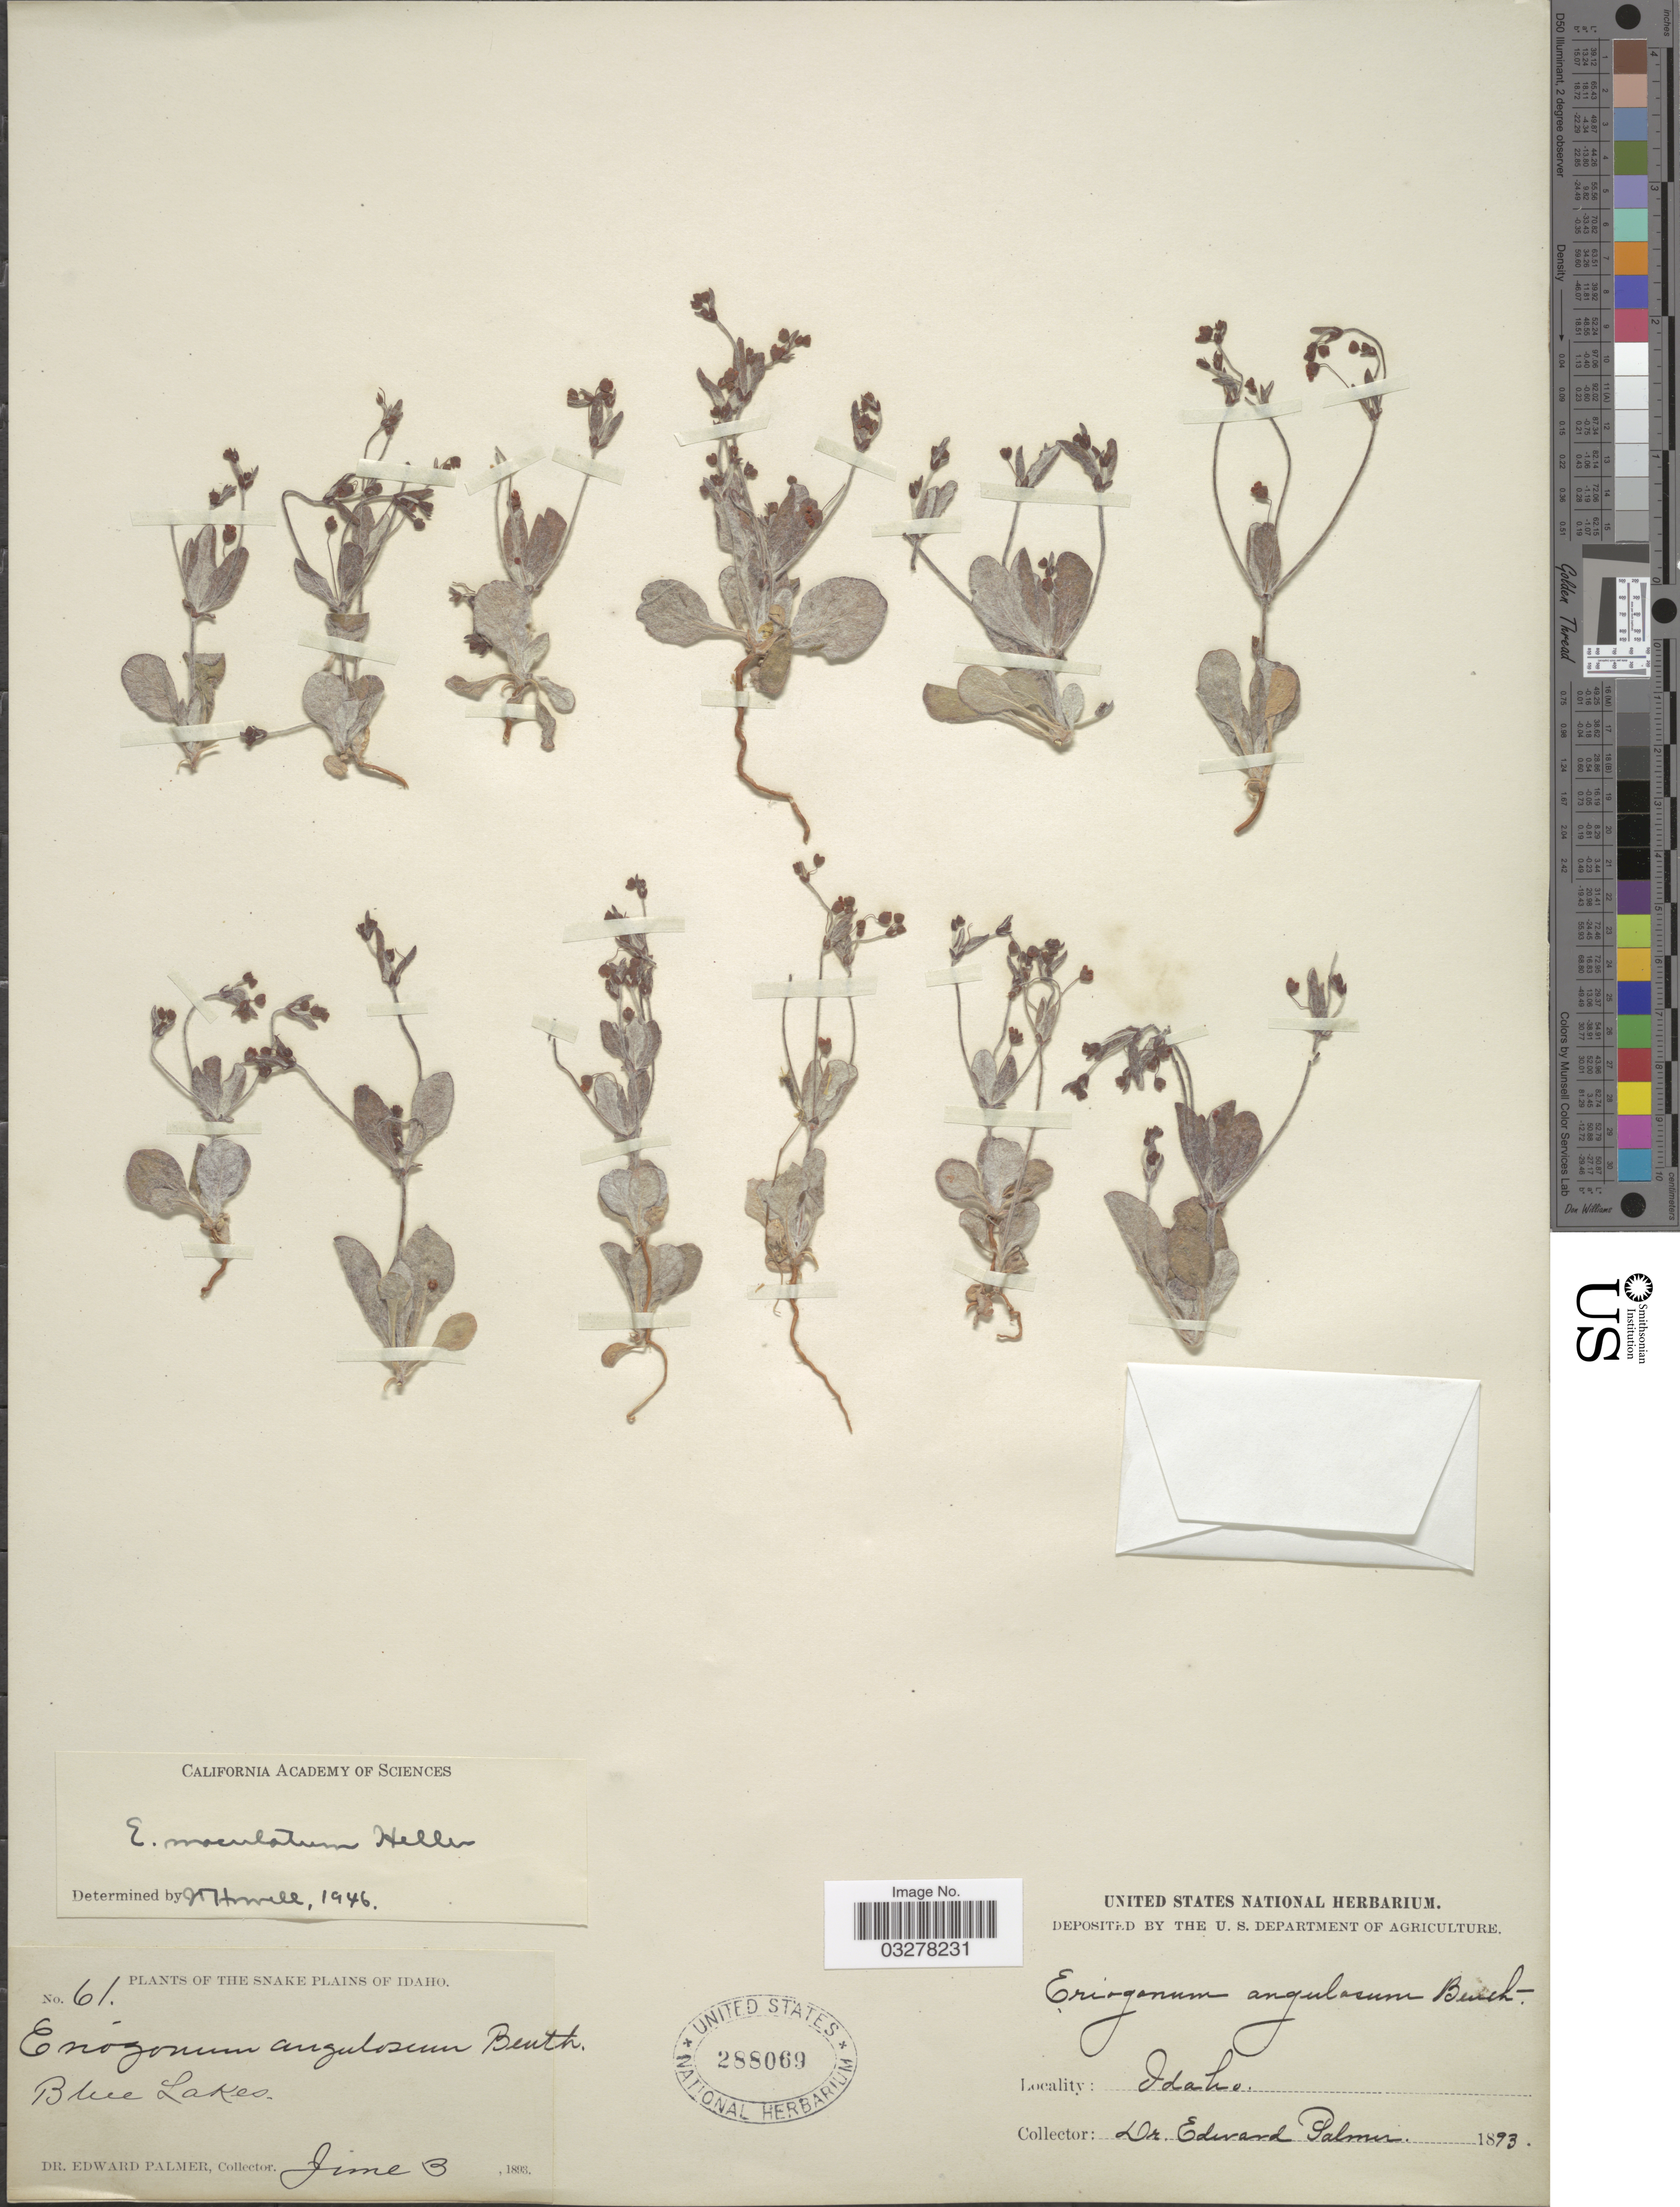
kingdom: Plantae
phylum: Tracheophyta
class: Magnoliopsida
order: Caryophyllales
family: Polygonaceae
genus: Eriogonum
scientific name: Eriogonum maculatum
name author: A. Heller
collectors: E. Palmer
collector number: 61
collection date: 1893-06-03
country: United States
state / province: Idaho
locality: Snake Plains of Idaho. Blue Lakes.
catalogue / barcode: US 288069